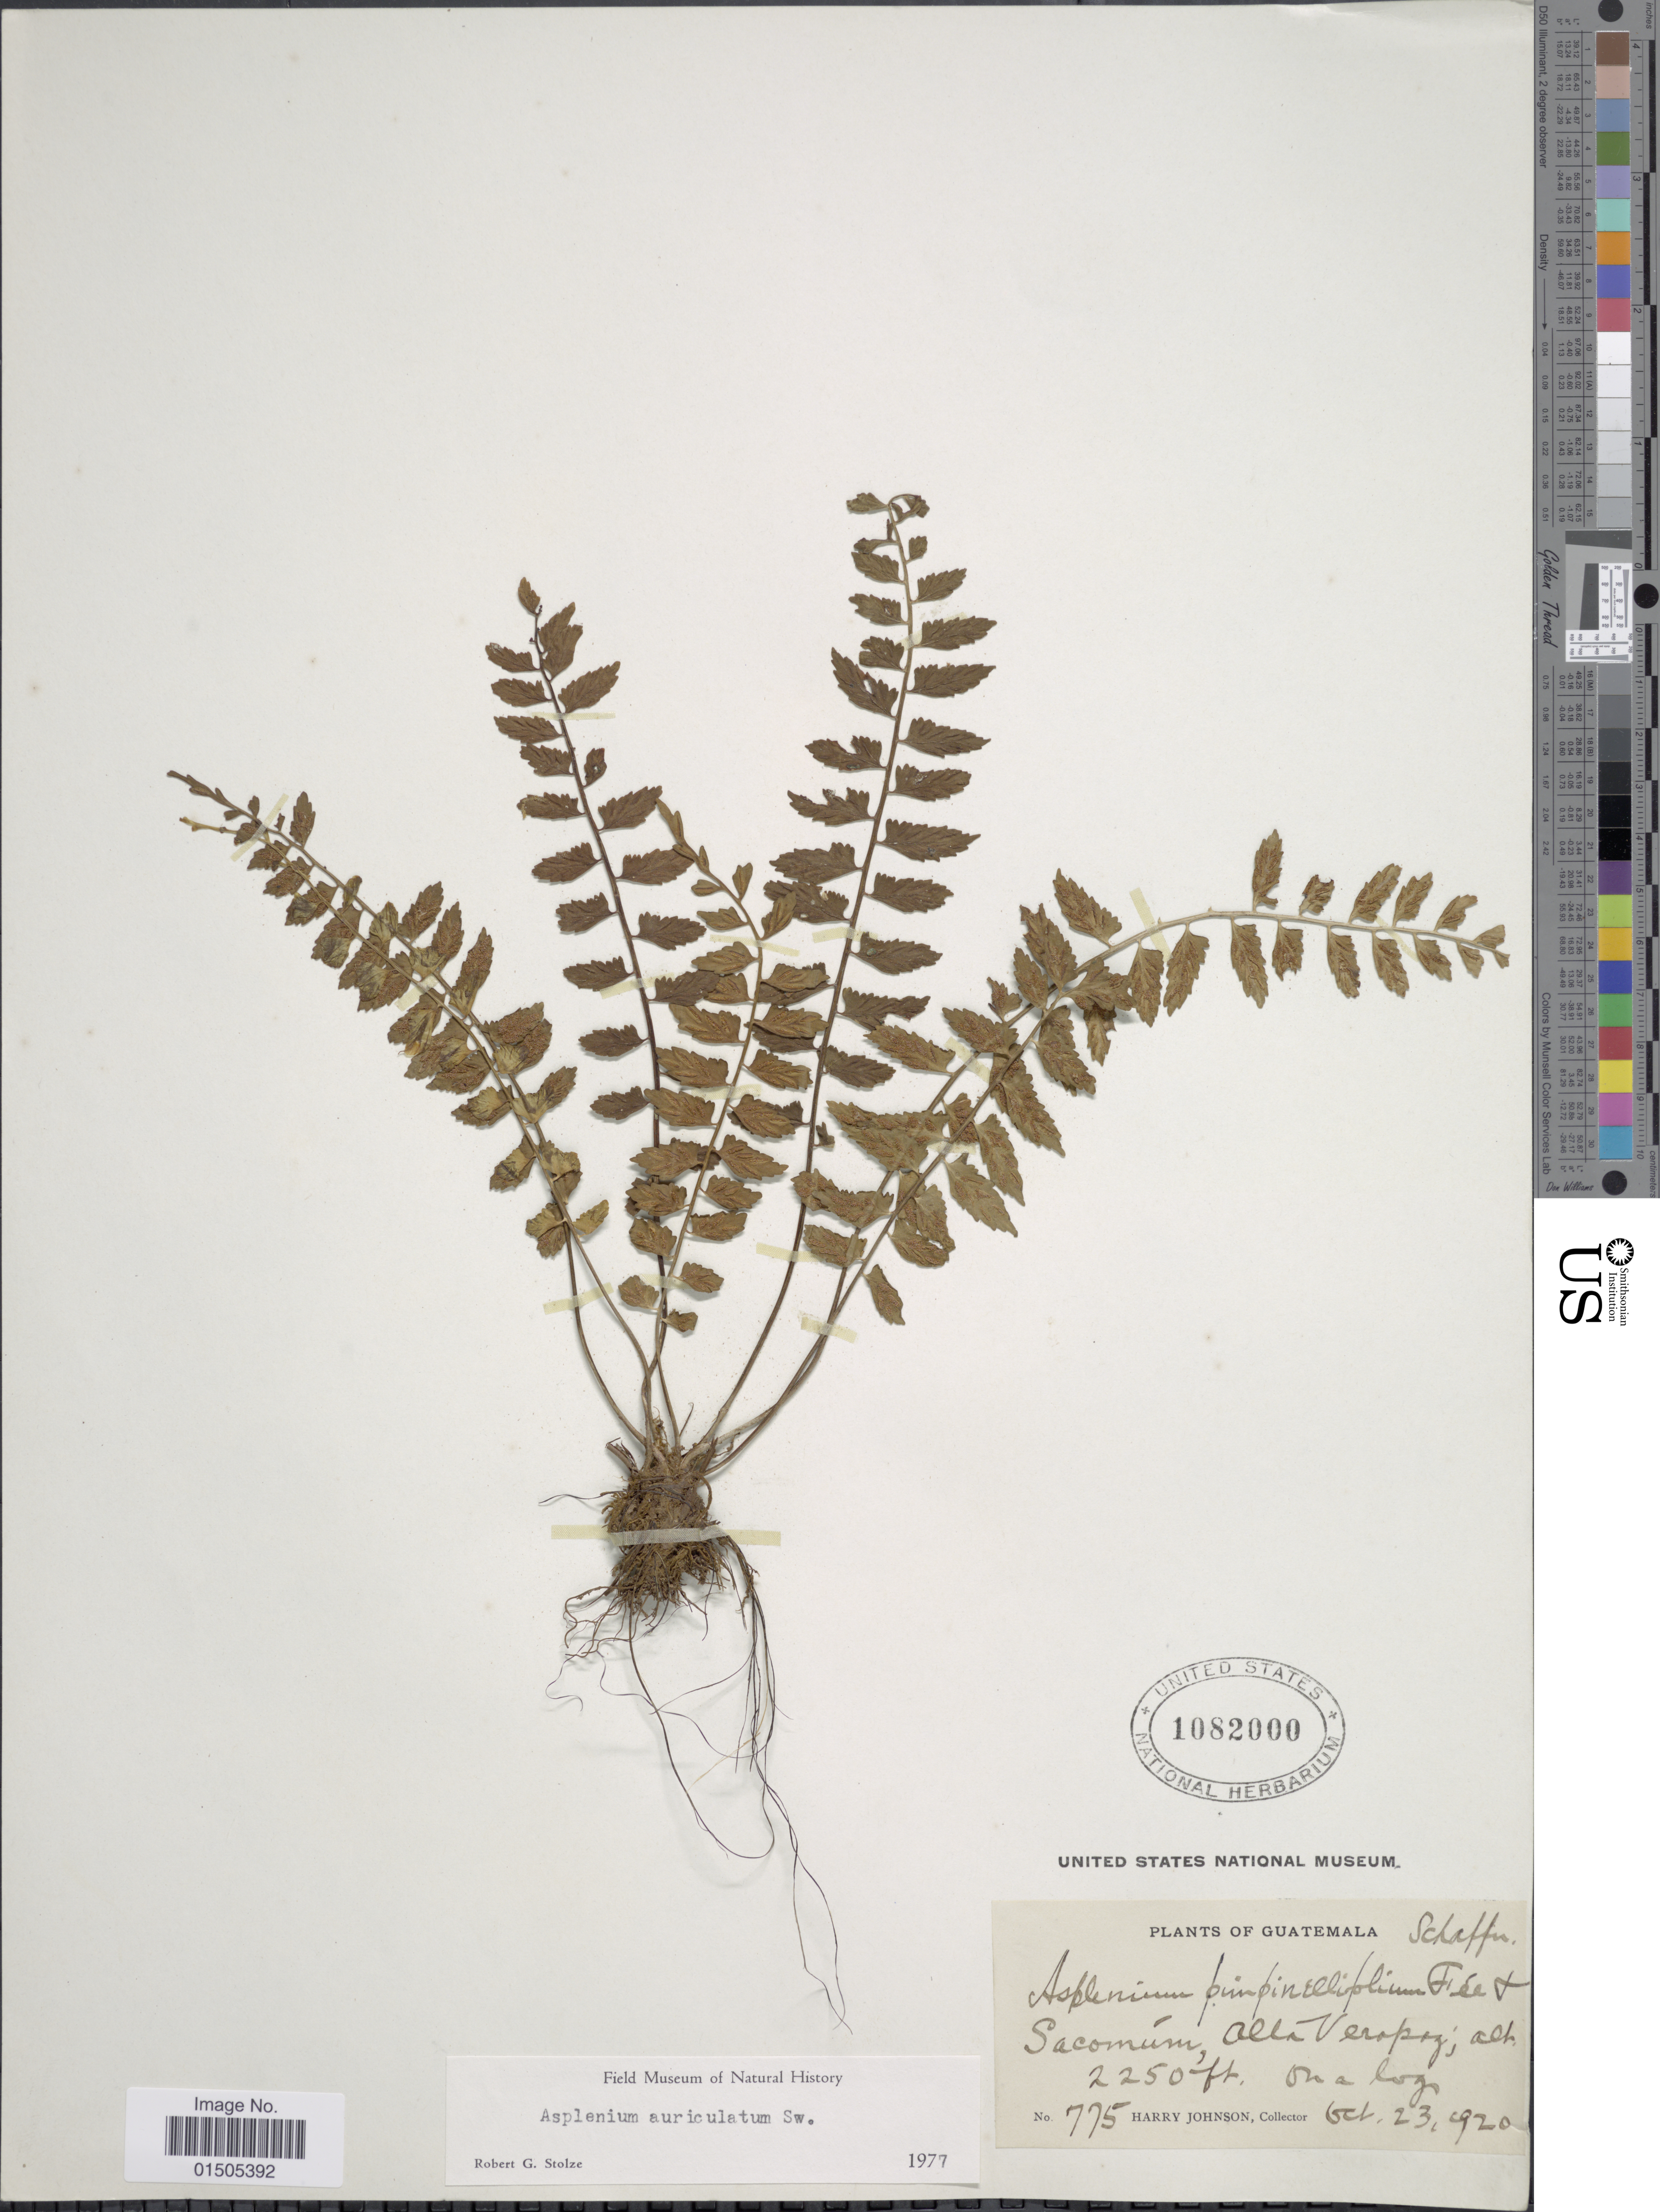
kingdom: Plantae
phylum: Tracheophyta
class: Polypodiopsida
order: Polypodiales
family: Aspleniaceae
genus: Asplenium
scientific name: Asplenium auriculatum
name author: Sw.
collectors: H. Johnson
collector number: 775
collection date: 1920-10-23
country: Guatemala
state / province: Alta Verapaz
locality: Sacomúm.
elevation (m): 686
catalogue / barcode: US 1082000